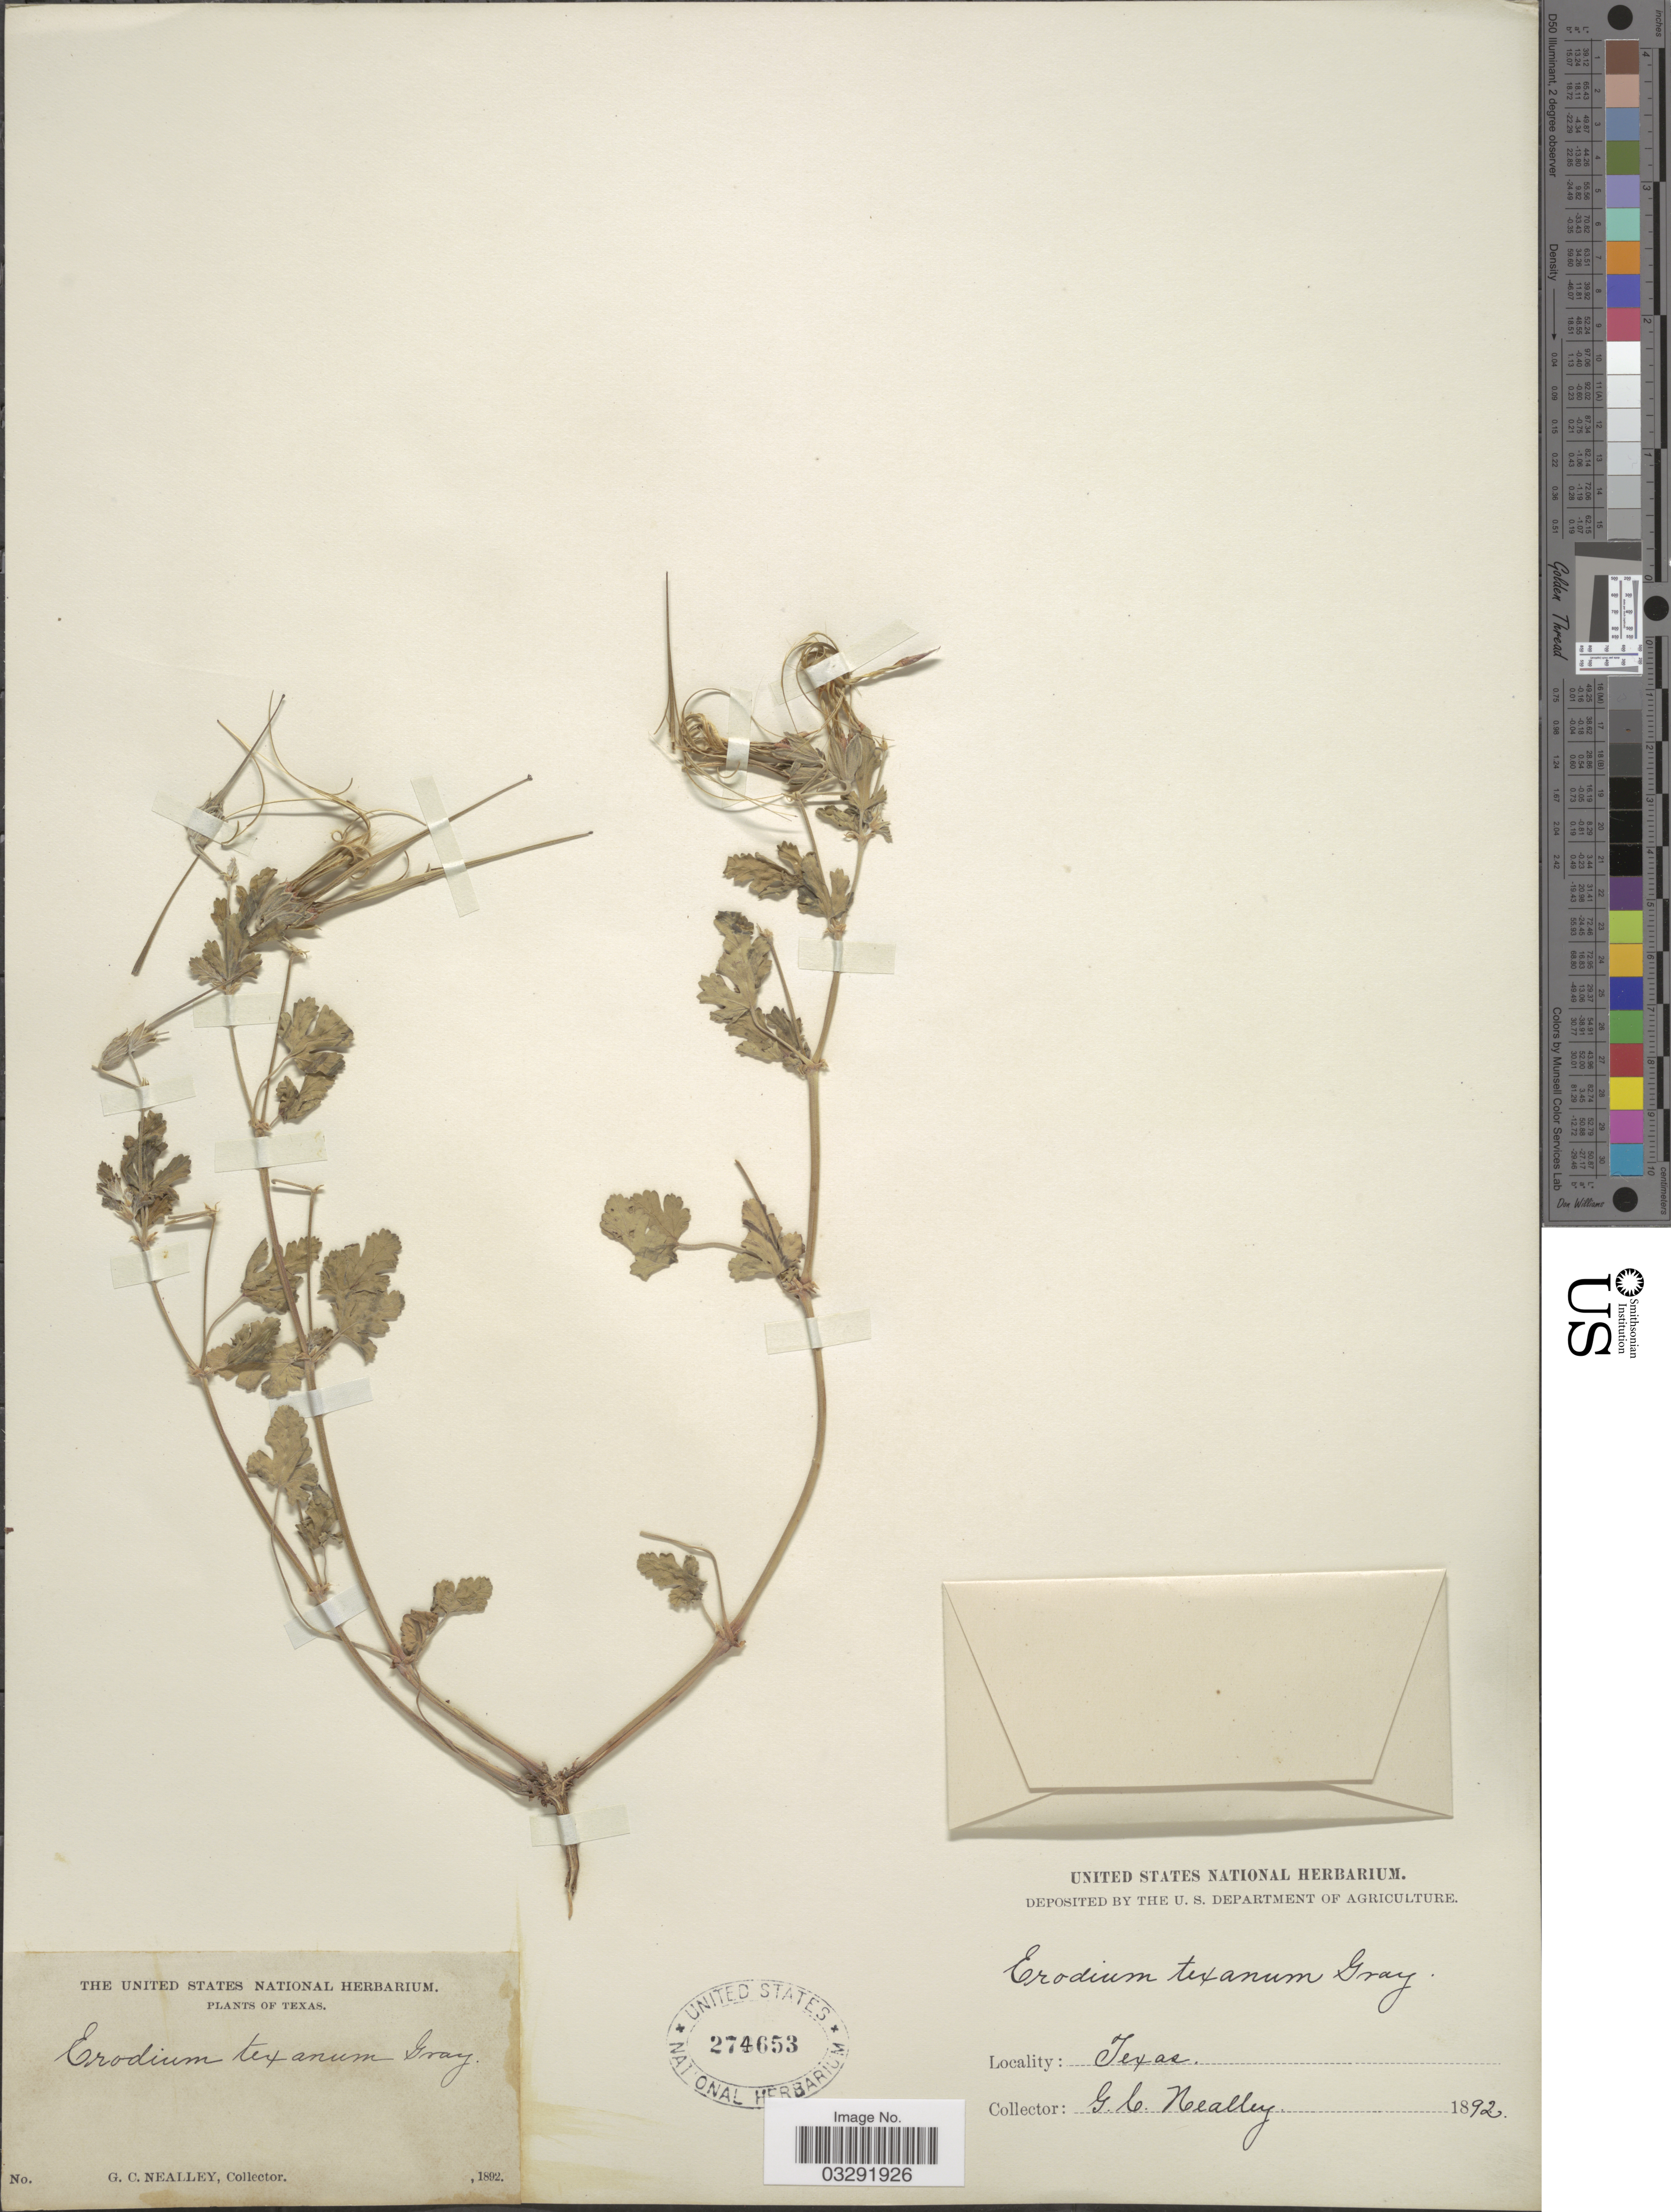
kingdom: Plantae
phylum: Tracheophyta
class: Magnoliopsida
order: Geraniales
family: Geraniaceae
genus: Erodium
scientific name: Erodium texanum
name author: A. Gray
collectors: G. C. Nealley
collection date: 1892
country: United States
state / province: Texas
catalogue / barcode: US 274653